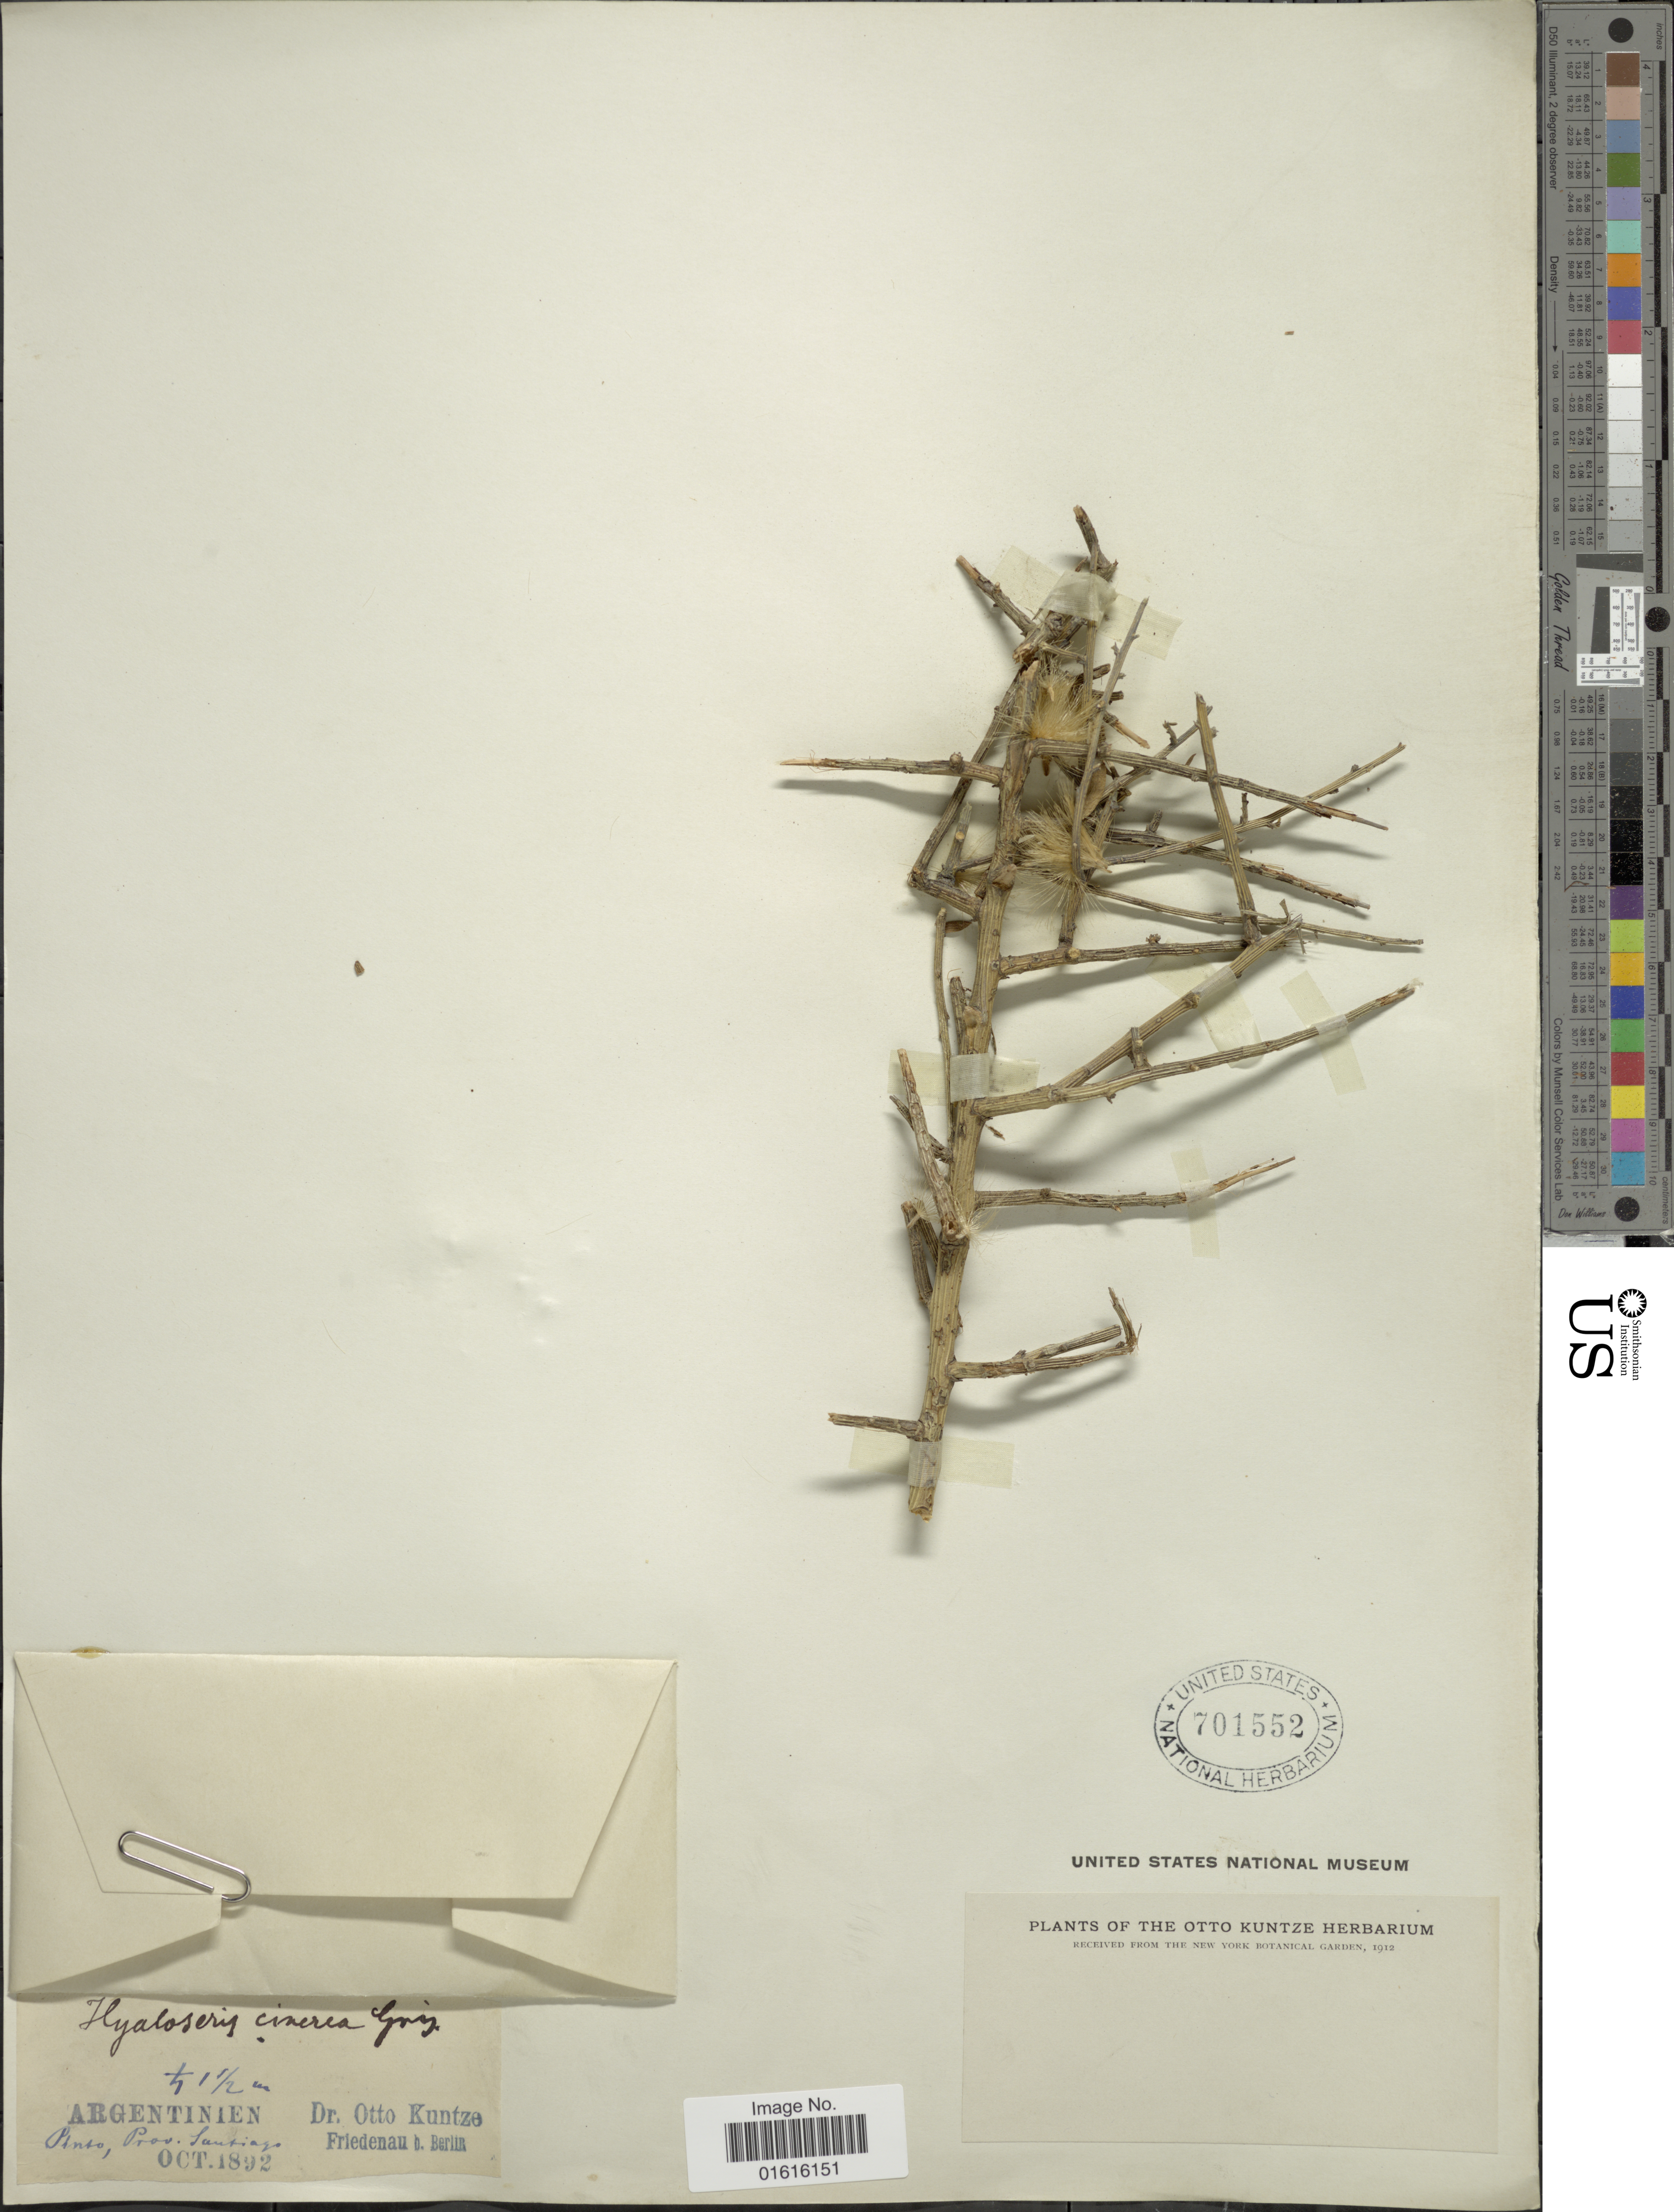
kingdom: Plantae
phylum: Tracheophyta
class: Magnoliopsida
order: Asterales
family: Asteraceae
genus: Hyaloseris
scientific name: Hyaloseris cinerea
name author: (Griseb.) Griseb.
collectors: C.E.O. Kuntze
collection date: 1892-10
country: Argentina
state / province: Santiago del Estero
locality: Pinto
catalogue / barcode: US 701552